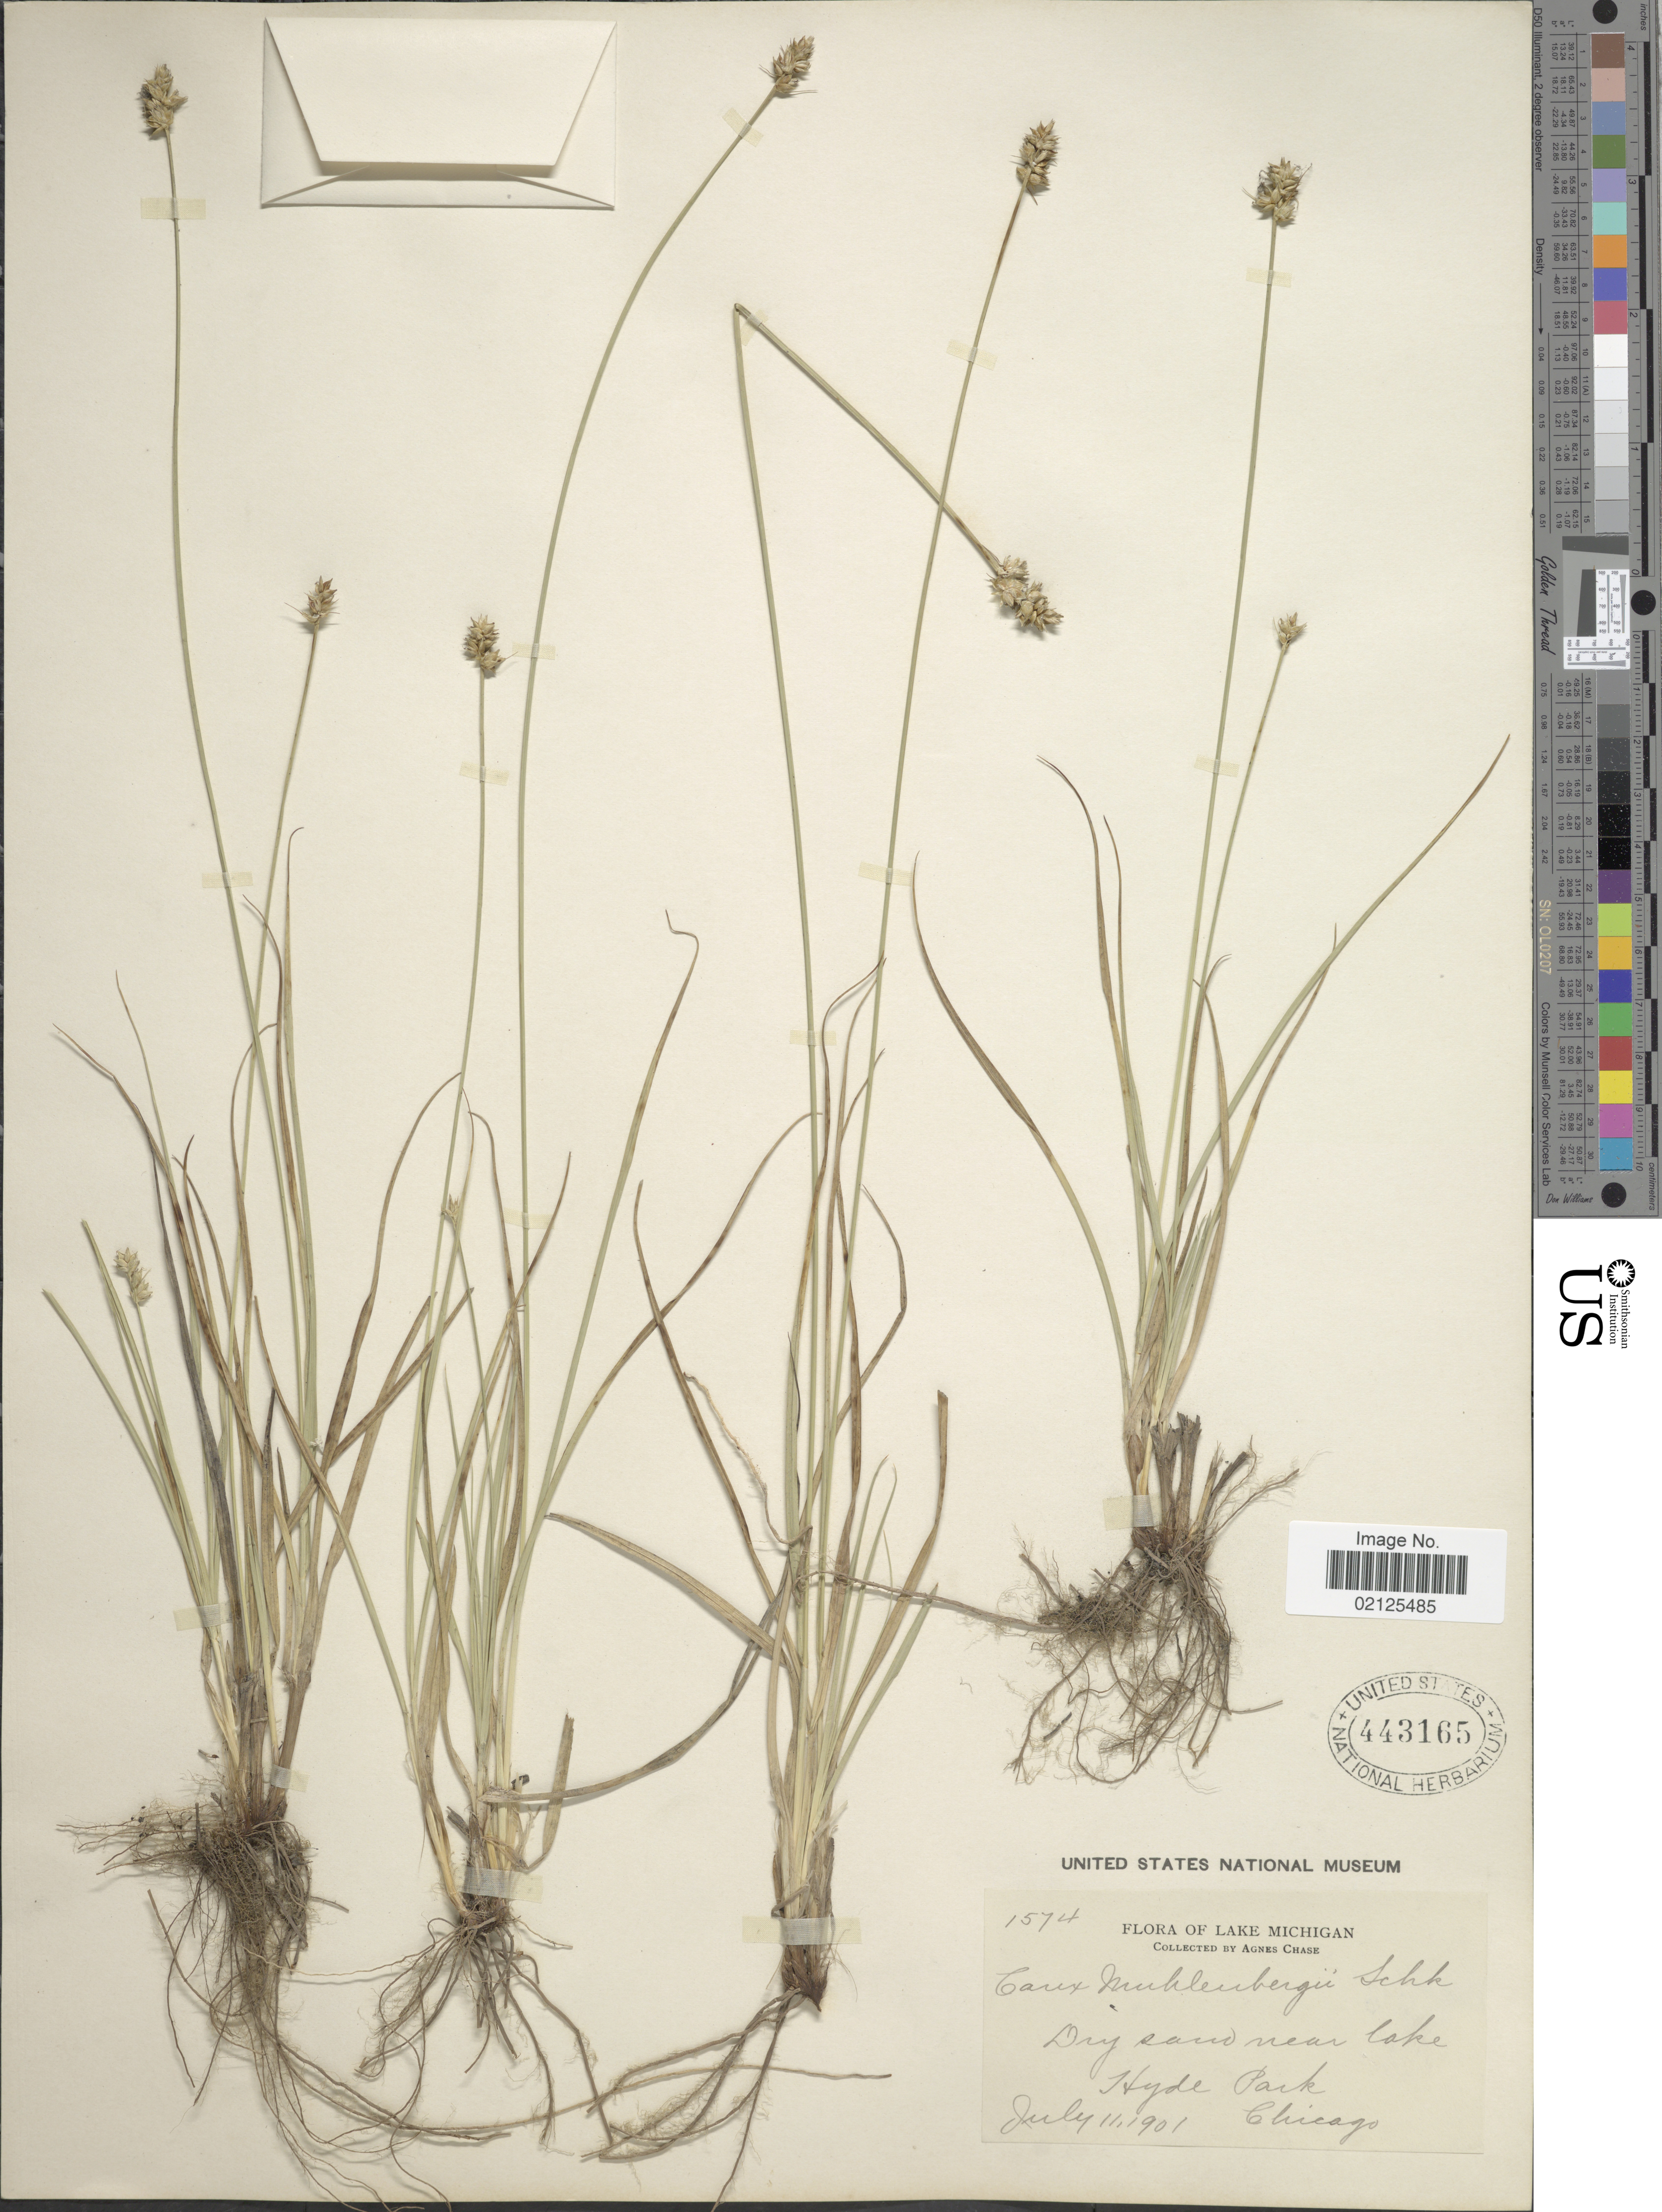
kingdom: Plantae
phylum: Tracheophyta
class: Liliopsida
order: Poales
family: Cyperaceae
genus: Carex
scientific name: Carex muehlenbergii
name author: Willd.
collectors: A. Chase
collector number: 1574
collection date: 1901-07-11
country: United States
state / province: Michigan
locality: Lake Michigan, Dry sand near lake, Hyde Park, Chicago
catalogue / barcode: US 443165